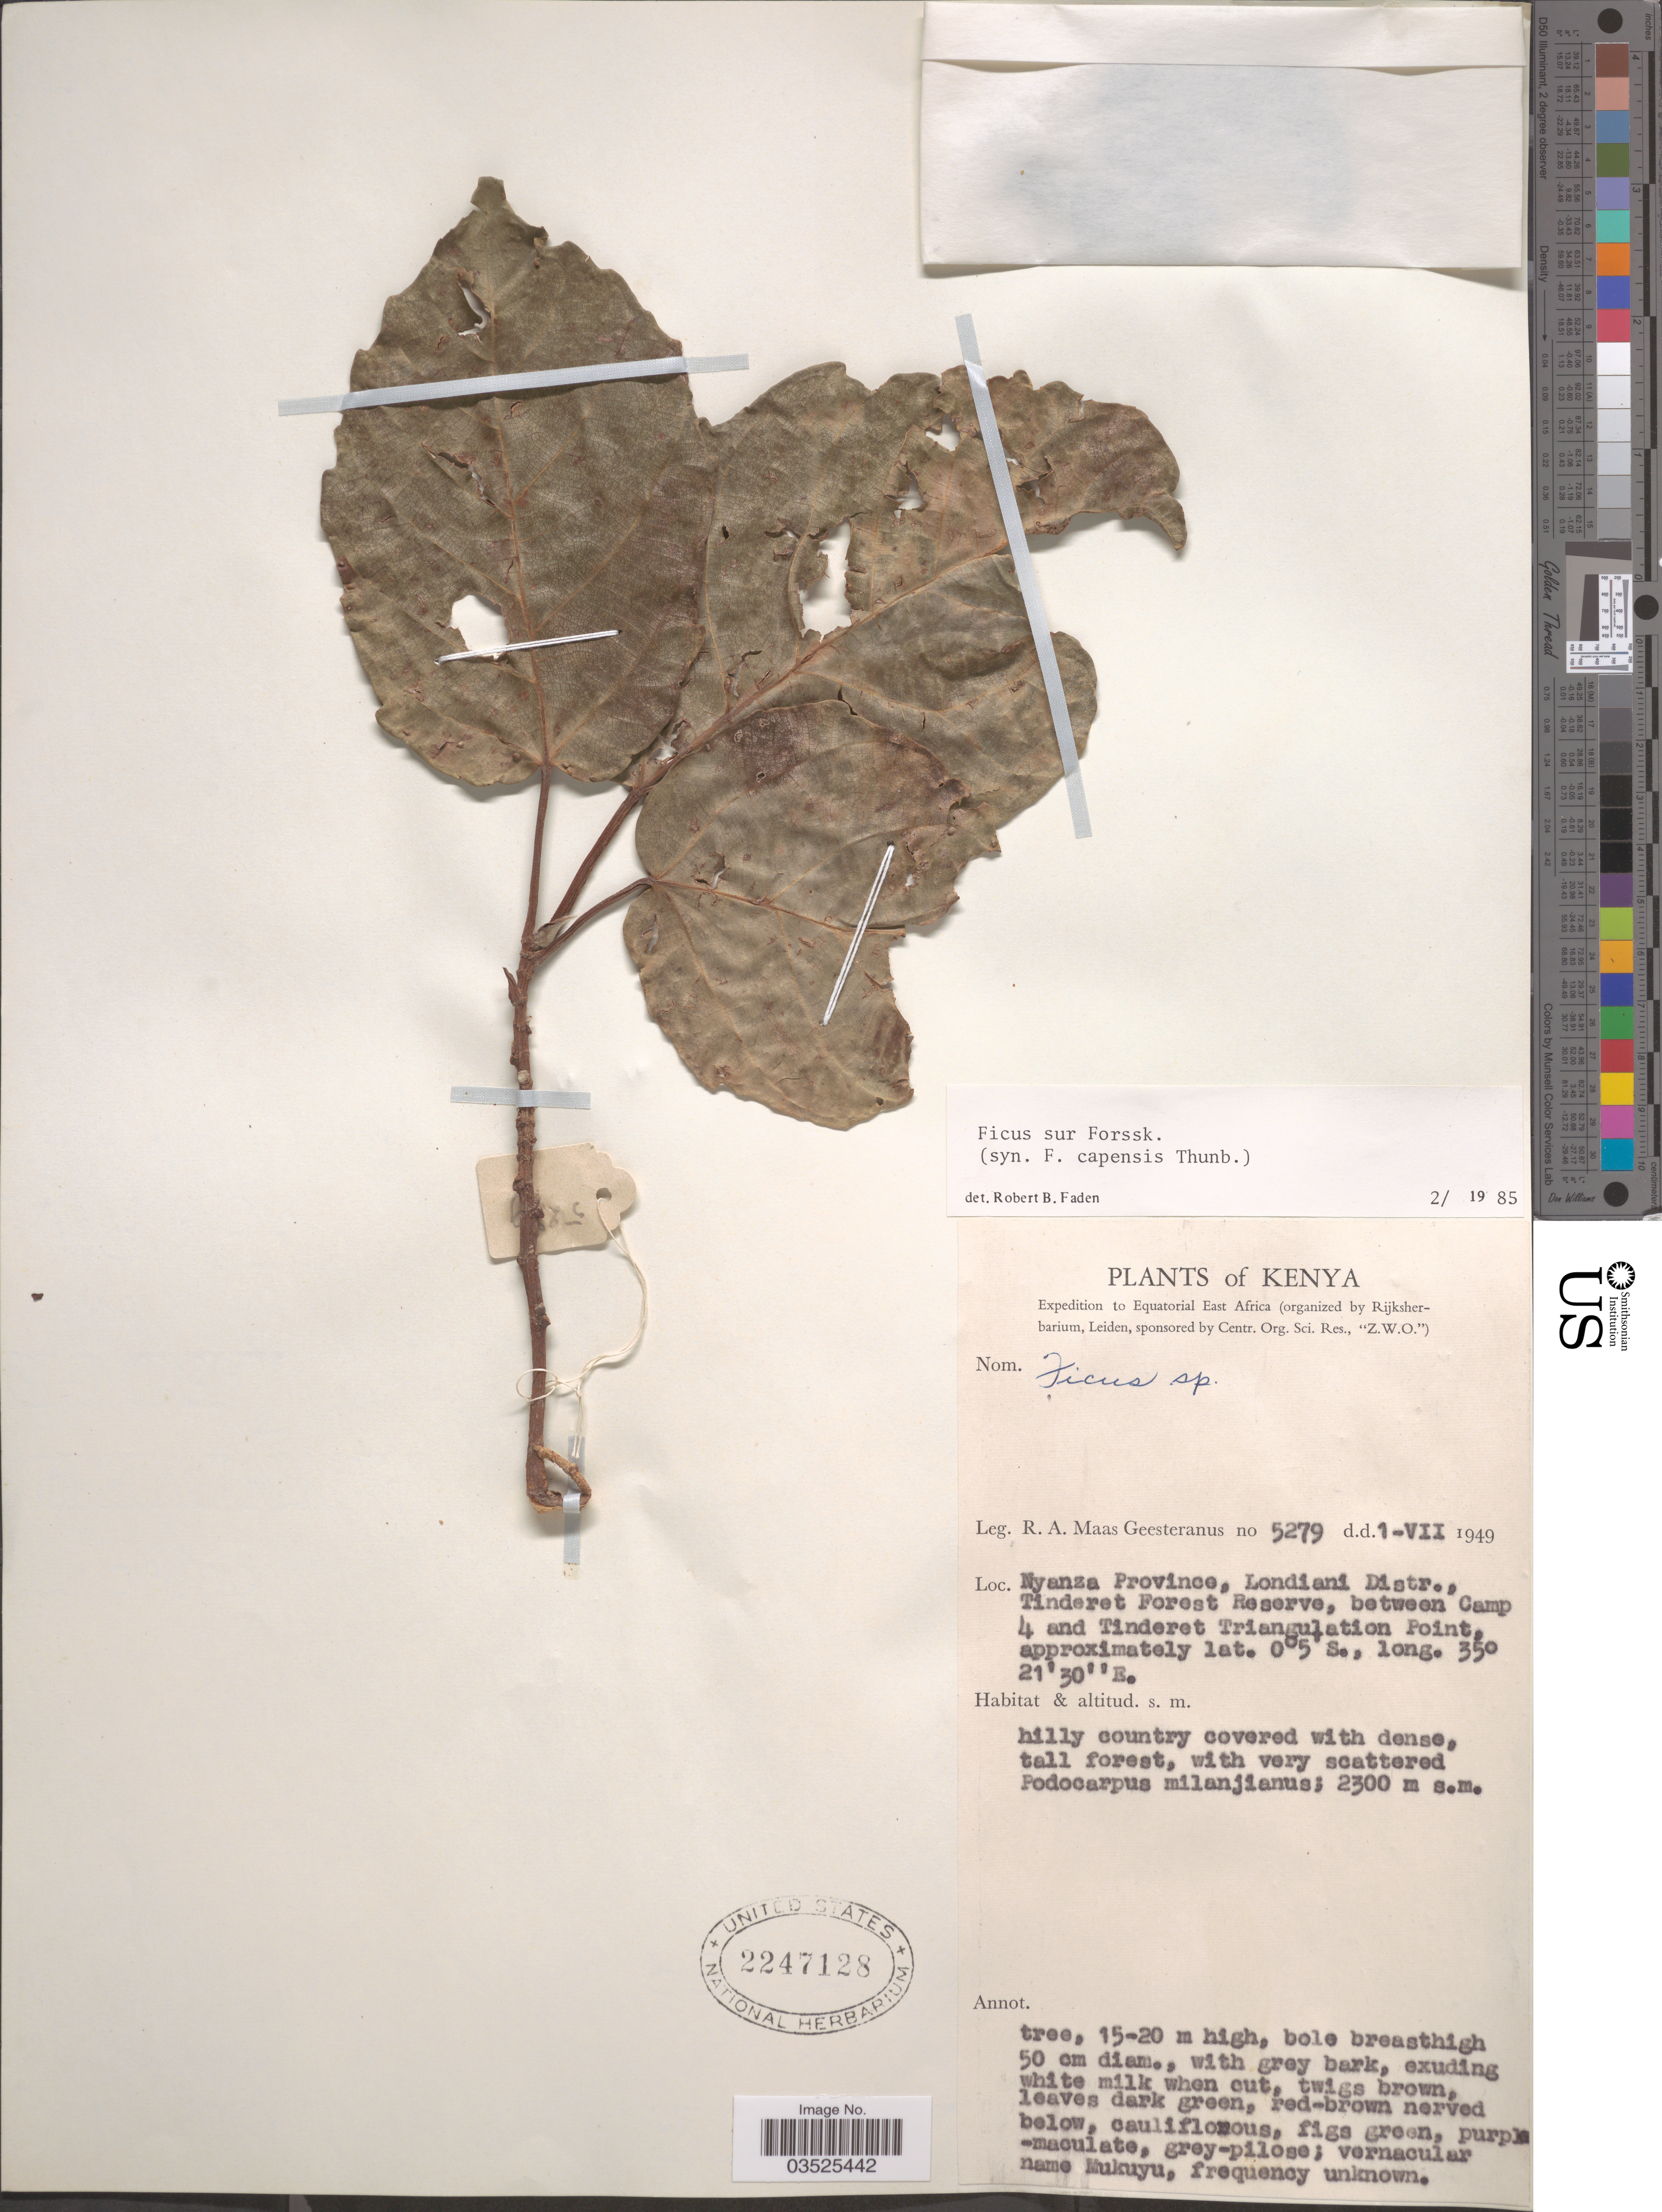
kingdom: Plantae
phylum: Tracheophyta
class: Magnoliopsida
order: Rosales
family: Moraceae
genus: Ficus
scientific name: Ficus sur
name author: Forssk.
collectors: R. A. Maas Geesteranus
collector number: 5279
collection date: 1949-07-01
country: Kenya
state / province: Nandi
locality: Equatorial East Africa. Londiani Distr., Tinderet Forest Reserve, between Camp 4 and Tinderet Triangulation Point. Nyanza.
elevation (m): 2300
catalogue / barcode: US 2247128